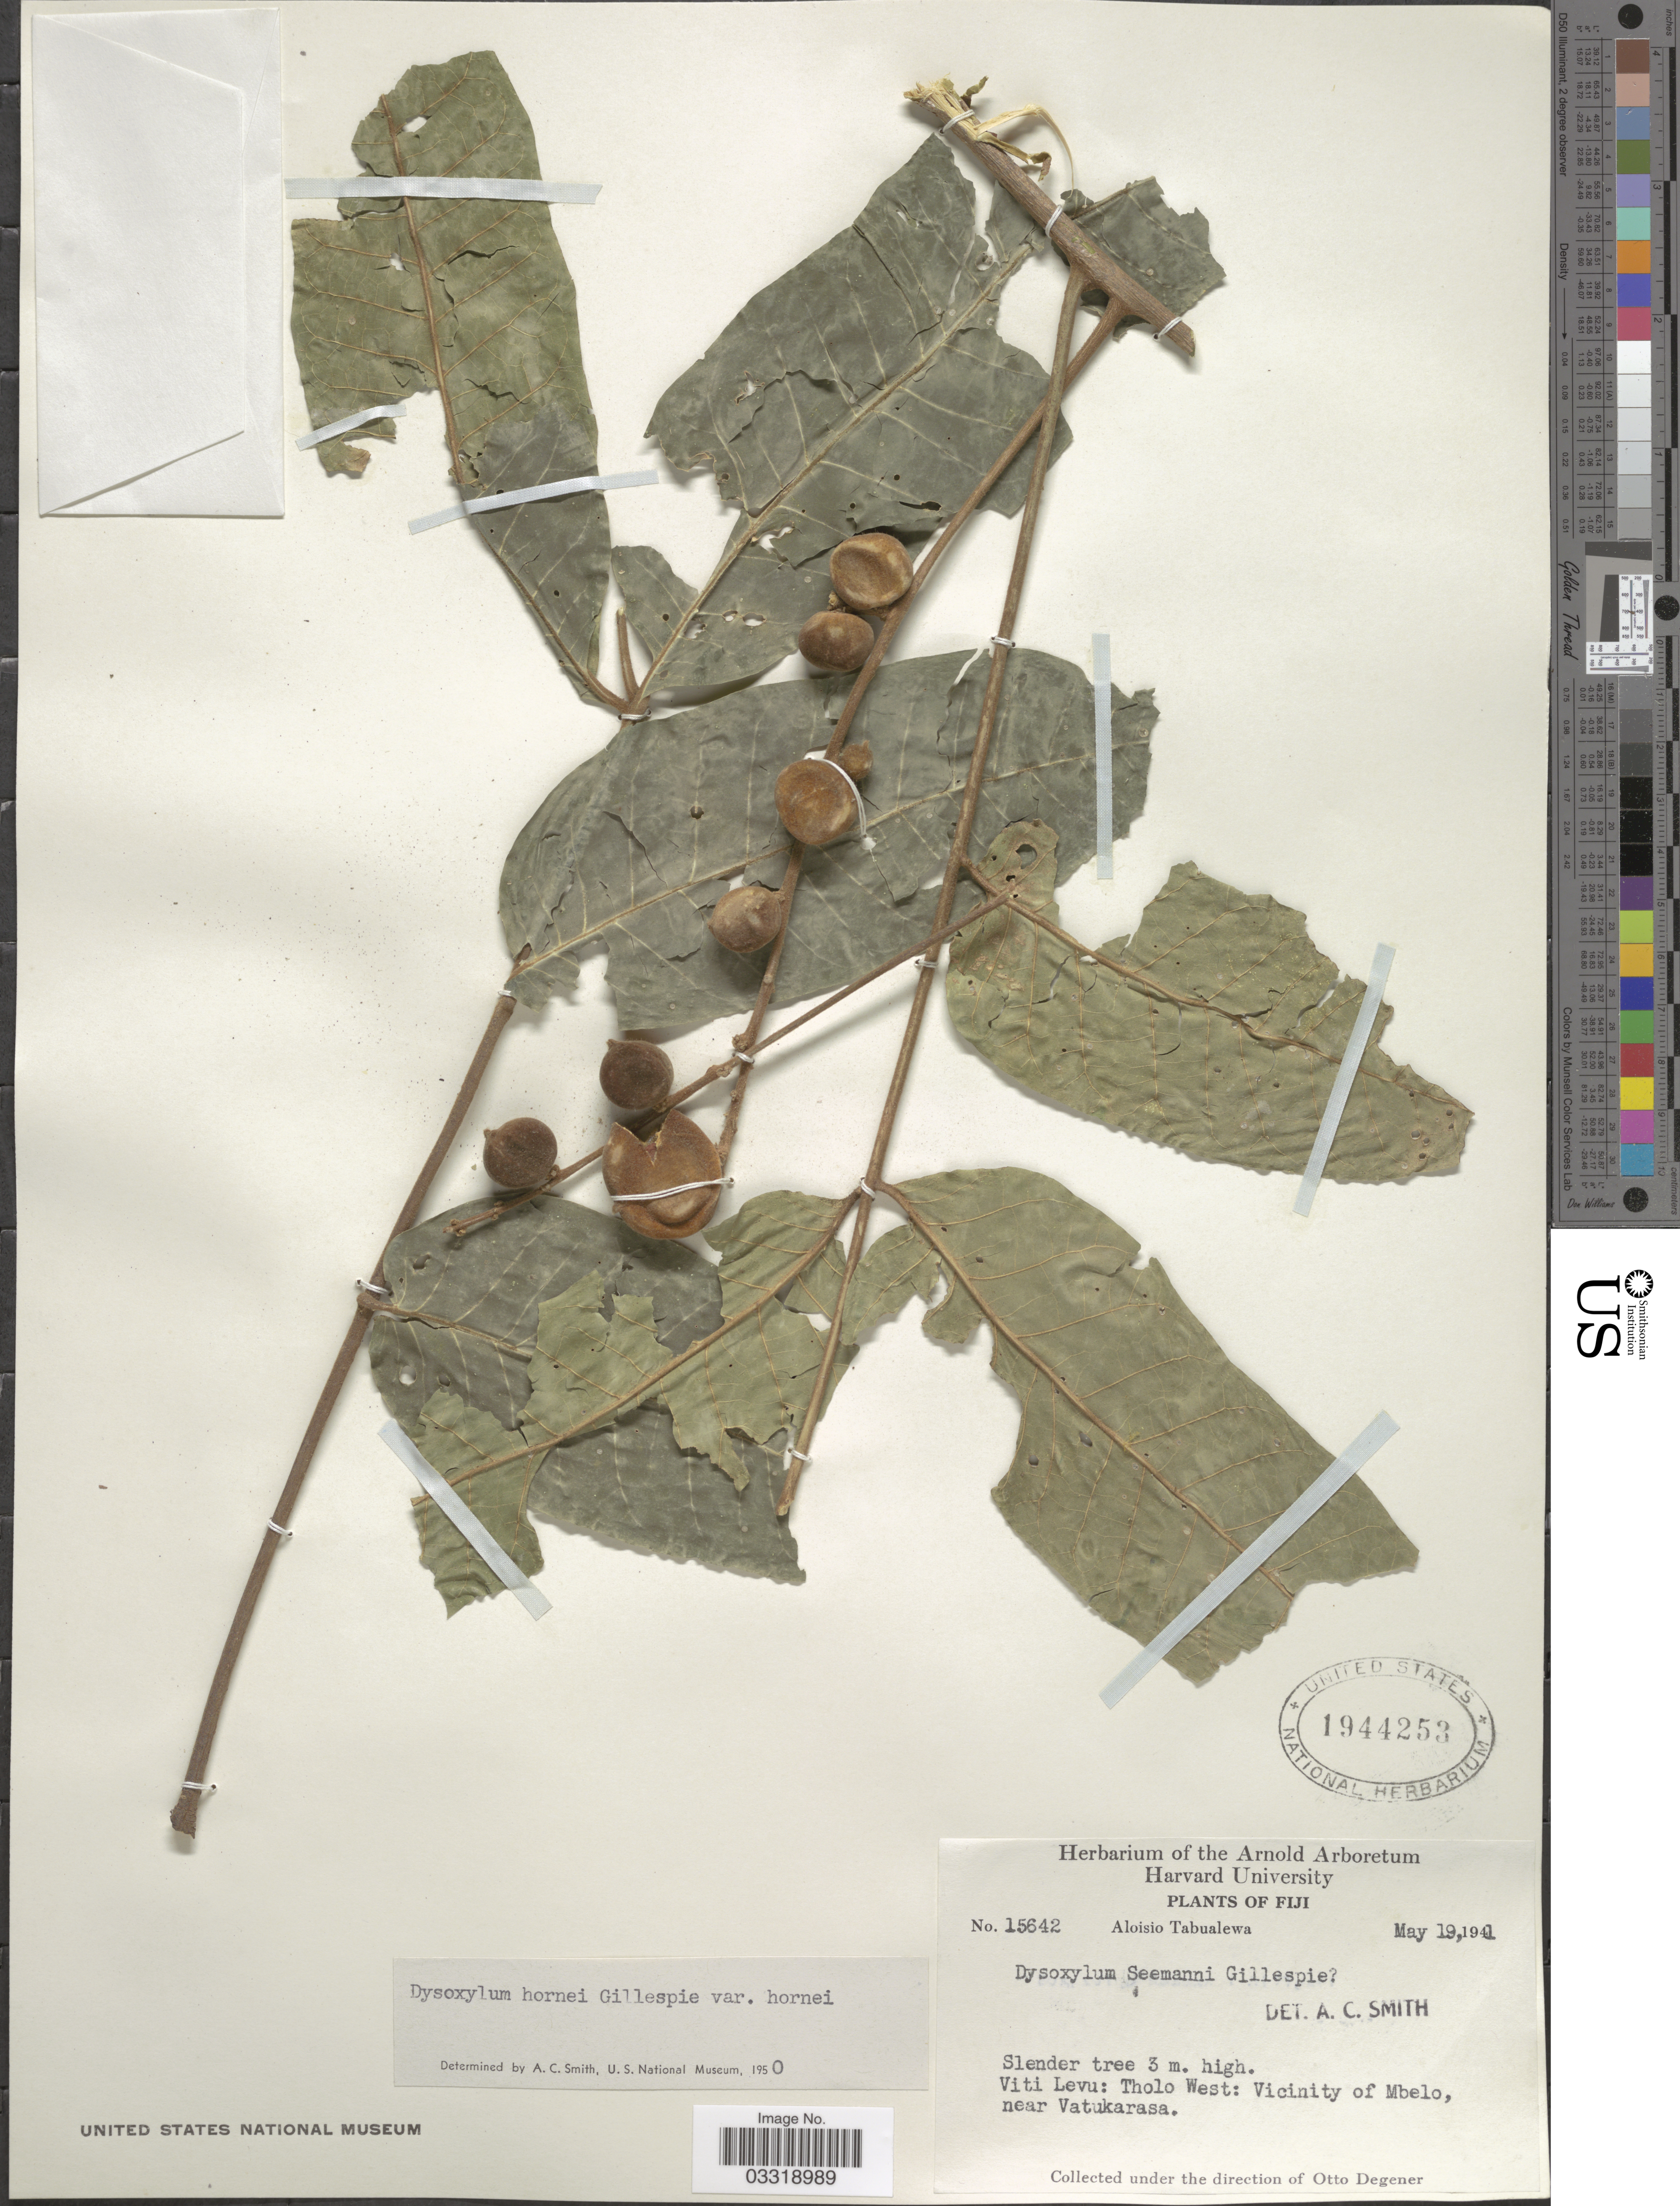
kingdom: Plantae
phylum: Tracheophyta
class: Magnoliopsida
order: Sapindales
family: Meliaceae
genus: Didymocheton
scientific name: Didymocheton hornei var. hornei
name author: (Gillespie) Harms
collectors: A. Tabualewa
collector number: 15642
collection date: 1941-05-19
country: Fiji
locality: Viti Levu: Tholo West: Vicinity of Mbelo, near Vatukarasa.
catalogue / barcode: US 1944253